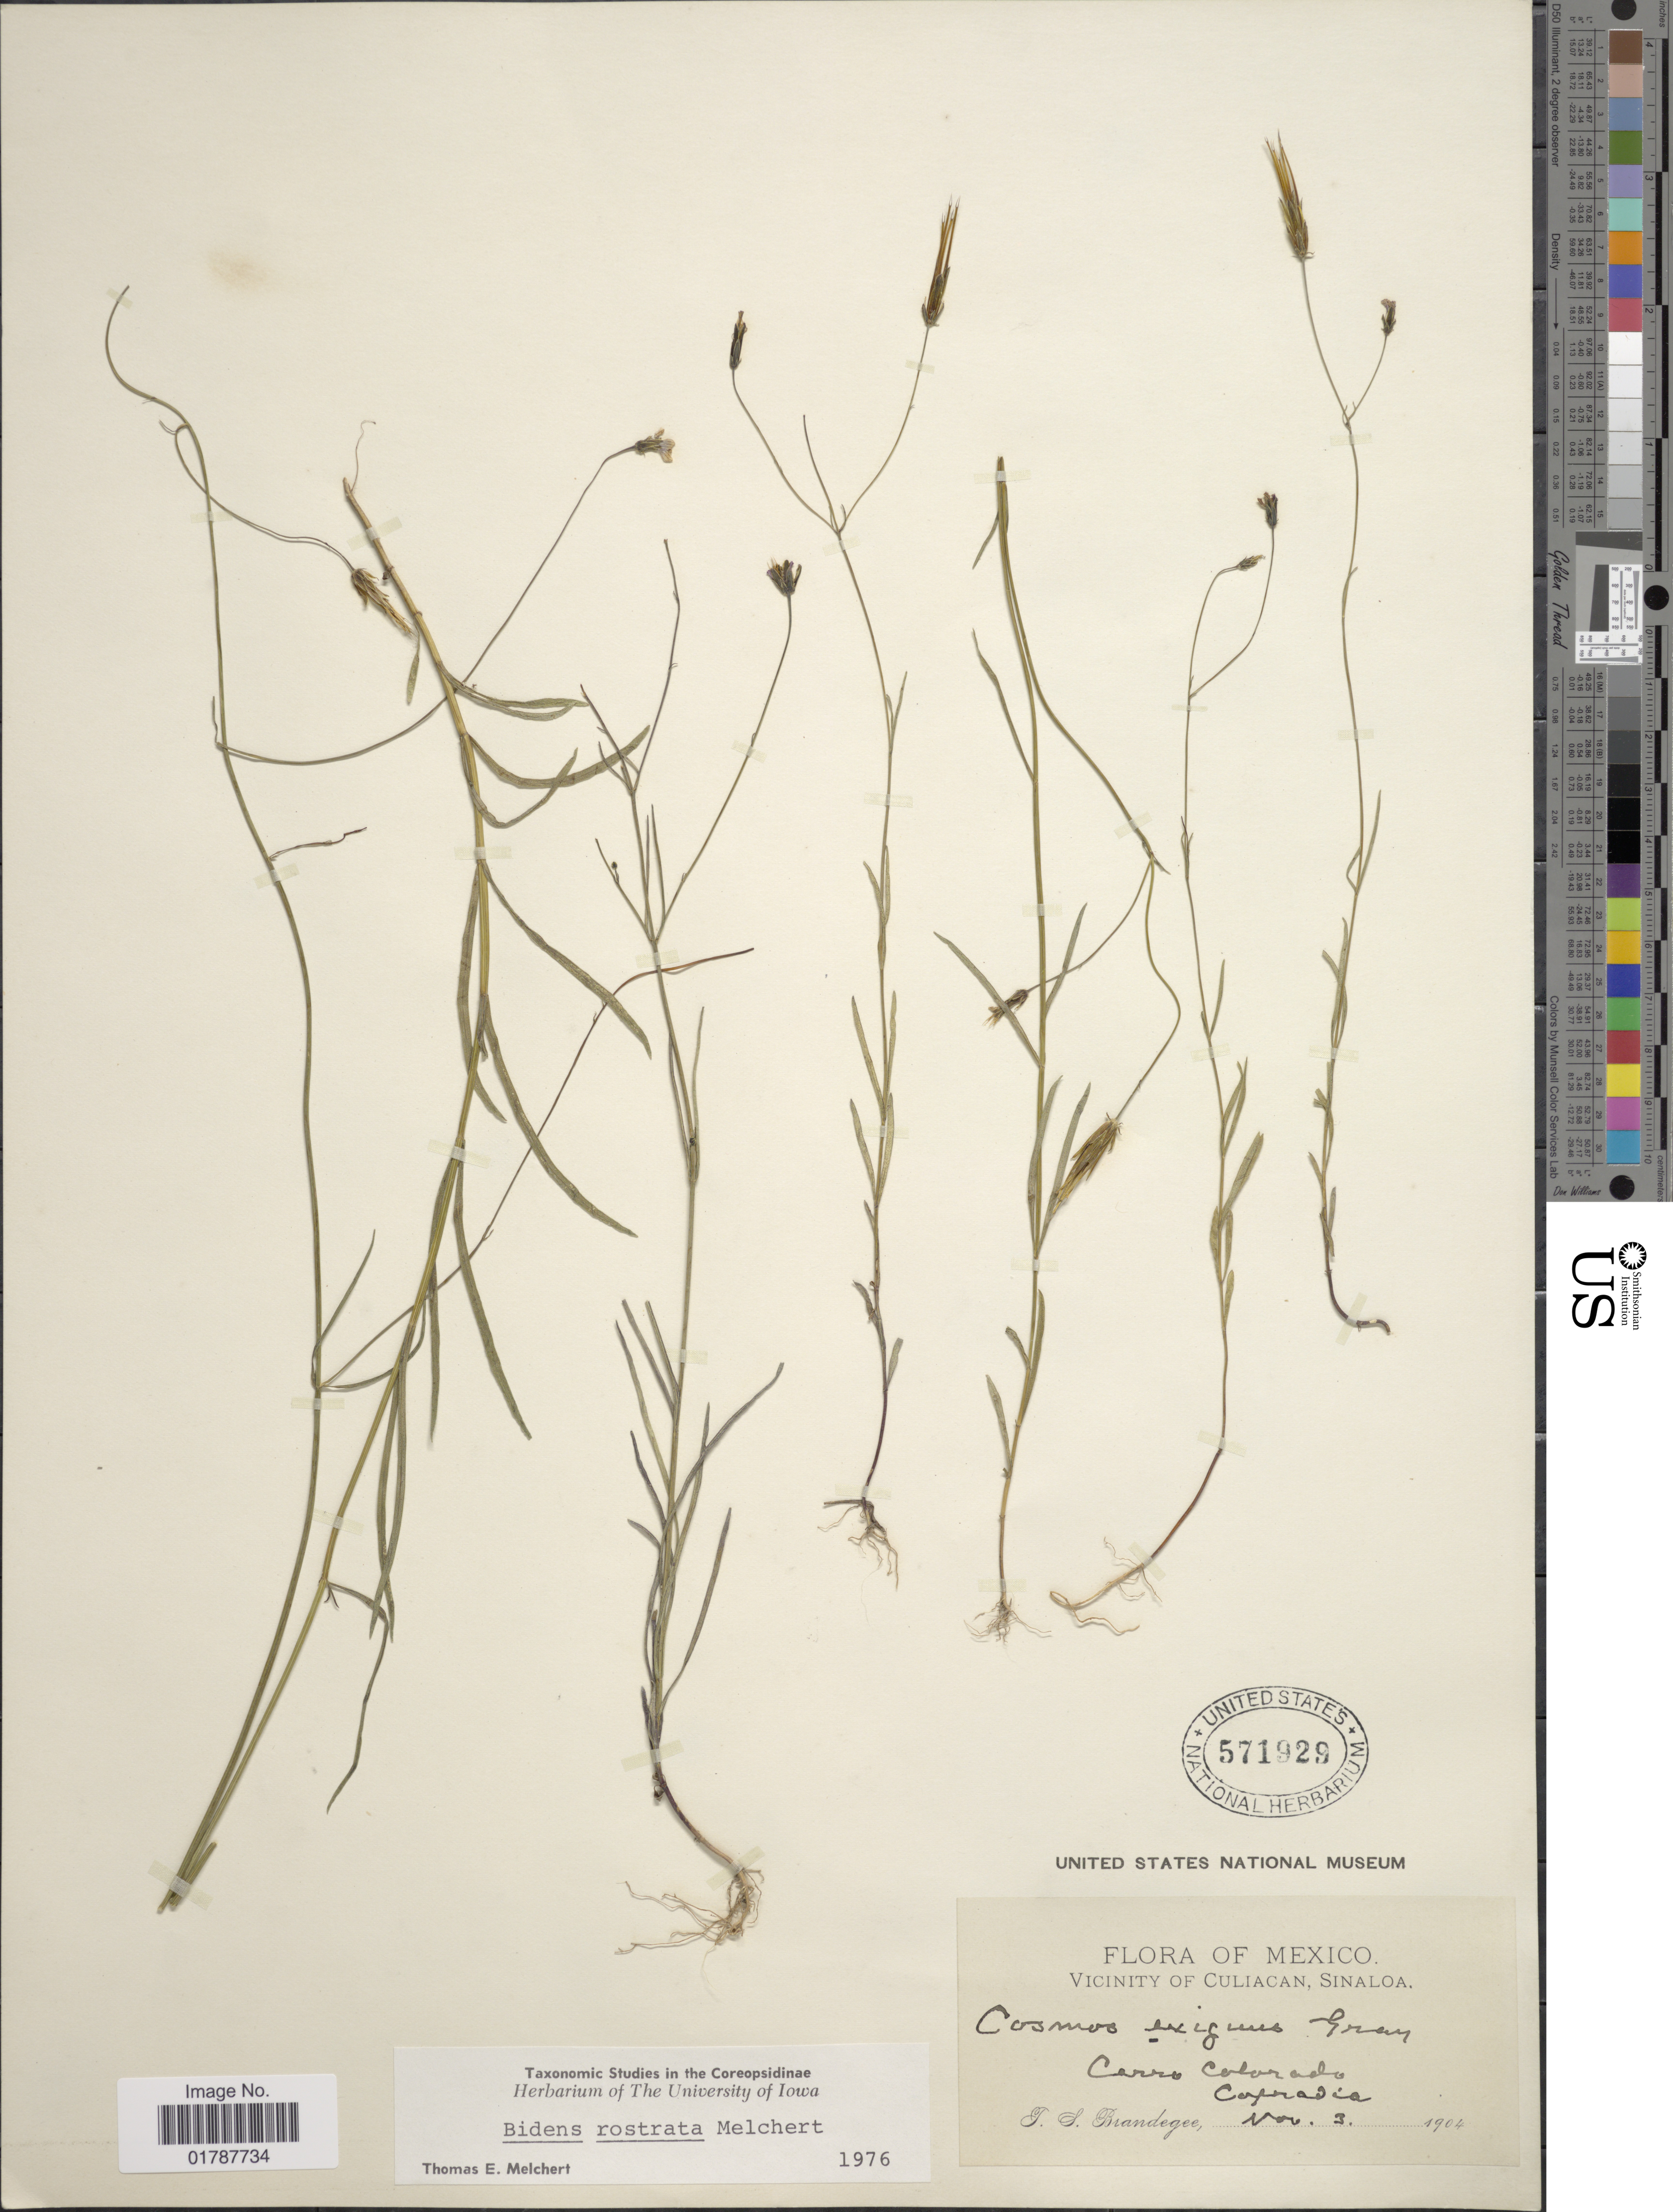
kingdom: Plantae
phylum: Tracheophyta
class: Magnoliopsida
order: Asterales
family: Asteraceae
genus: Bidens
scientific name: Bidens rostrata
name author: Melchert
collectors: T. S. Brandegee (herbarium)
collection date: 1904-11-03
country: Mexico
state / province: Sinaloa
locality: Vicinity of Culiacan, Sinaloa, Cerro Colorado, Copradia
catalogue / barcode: US 571929